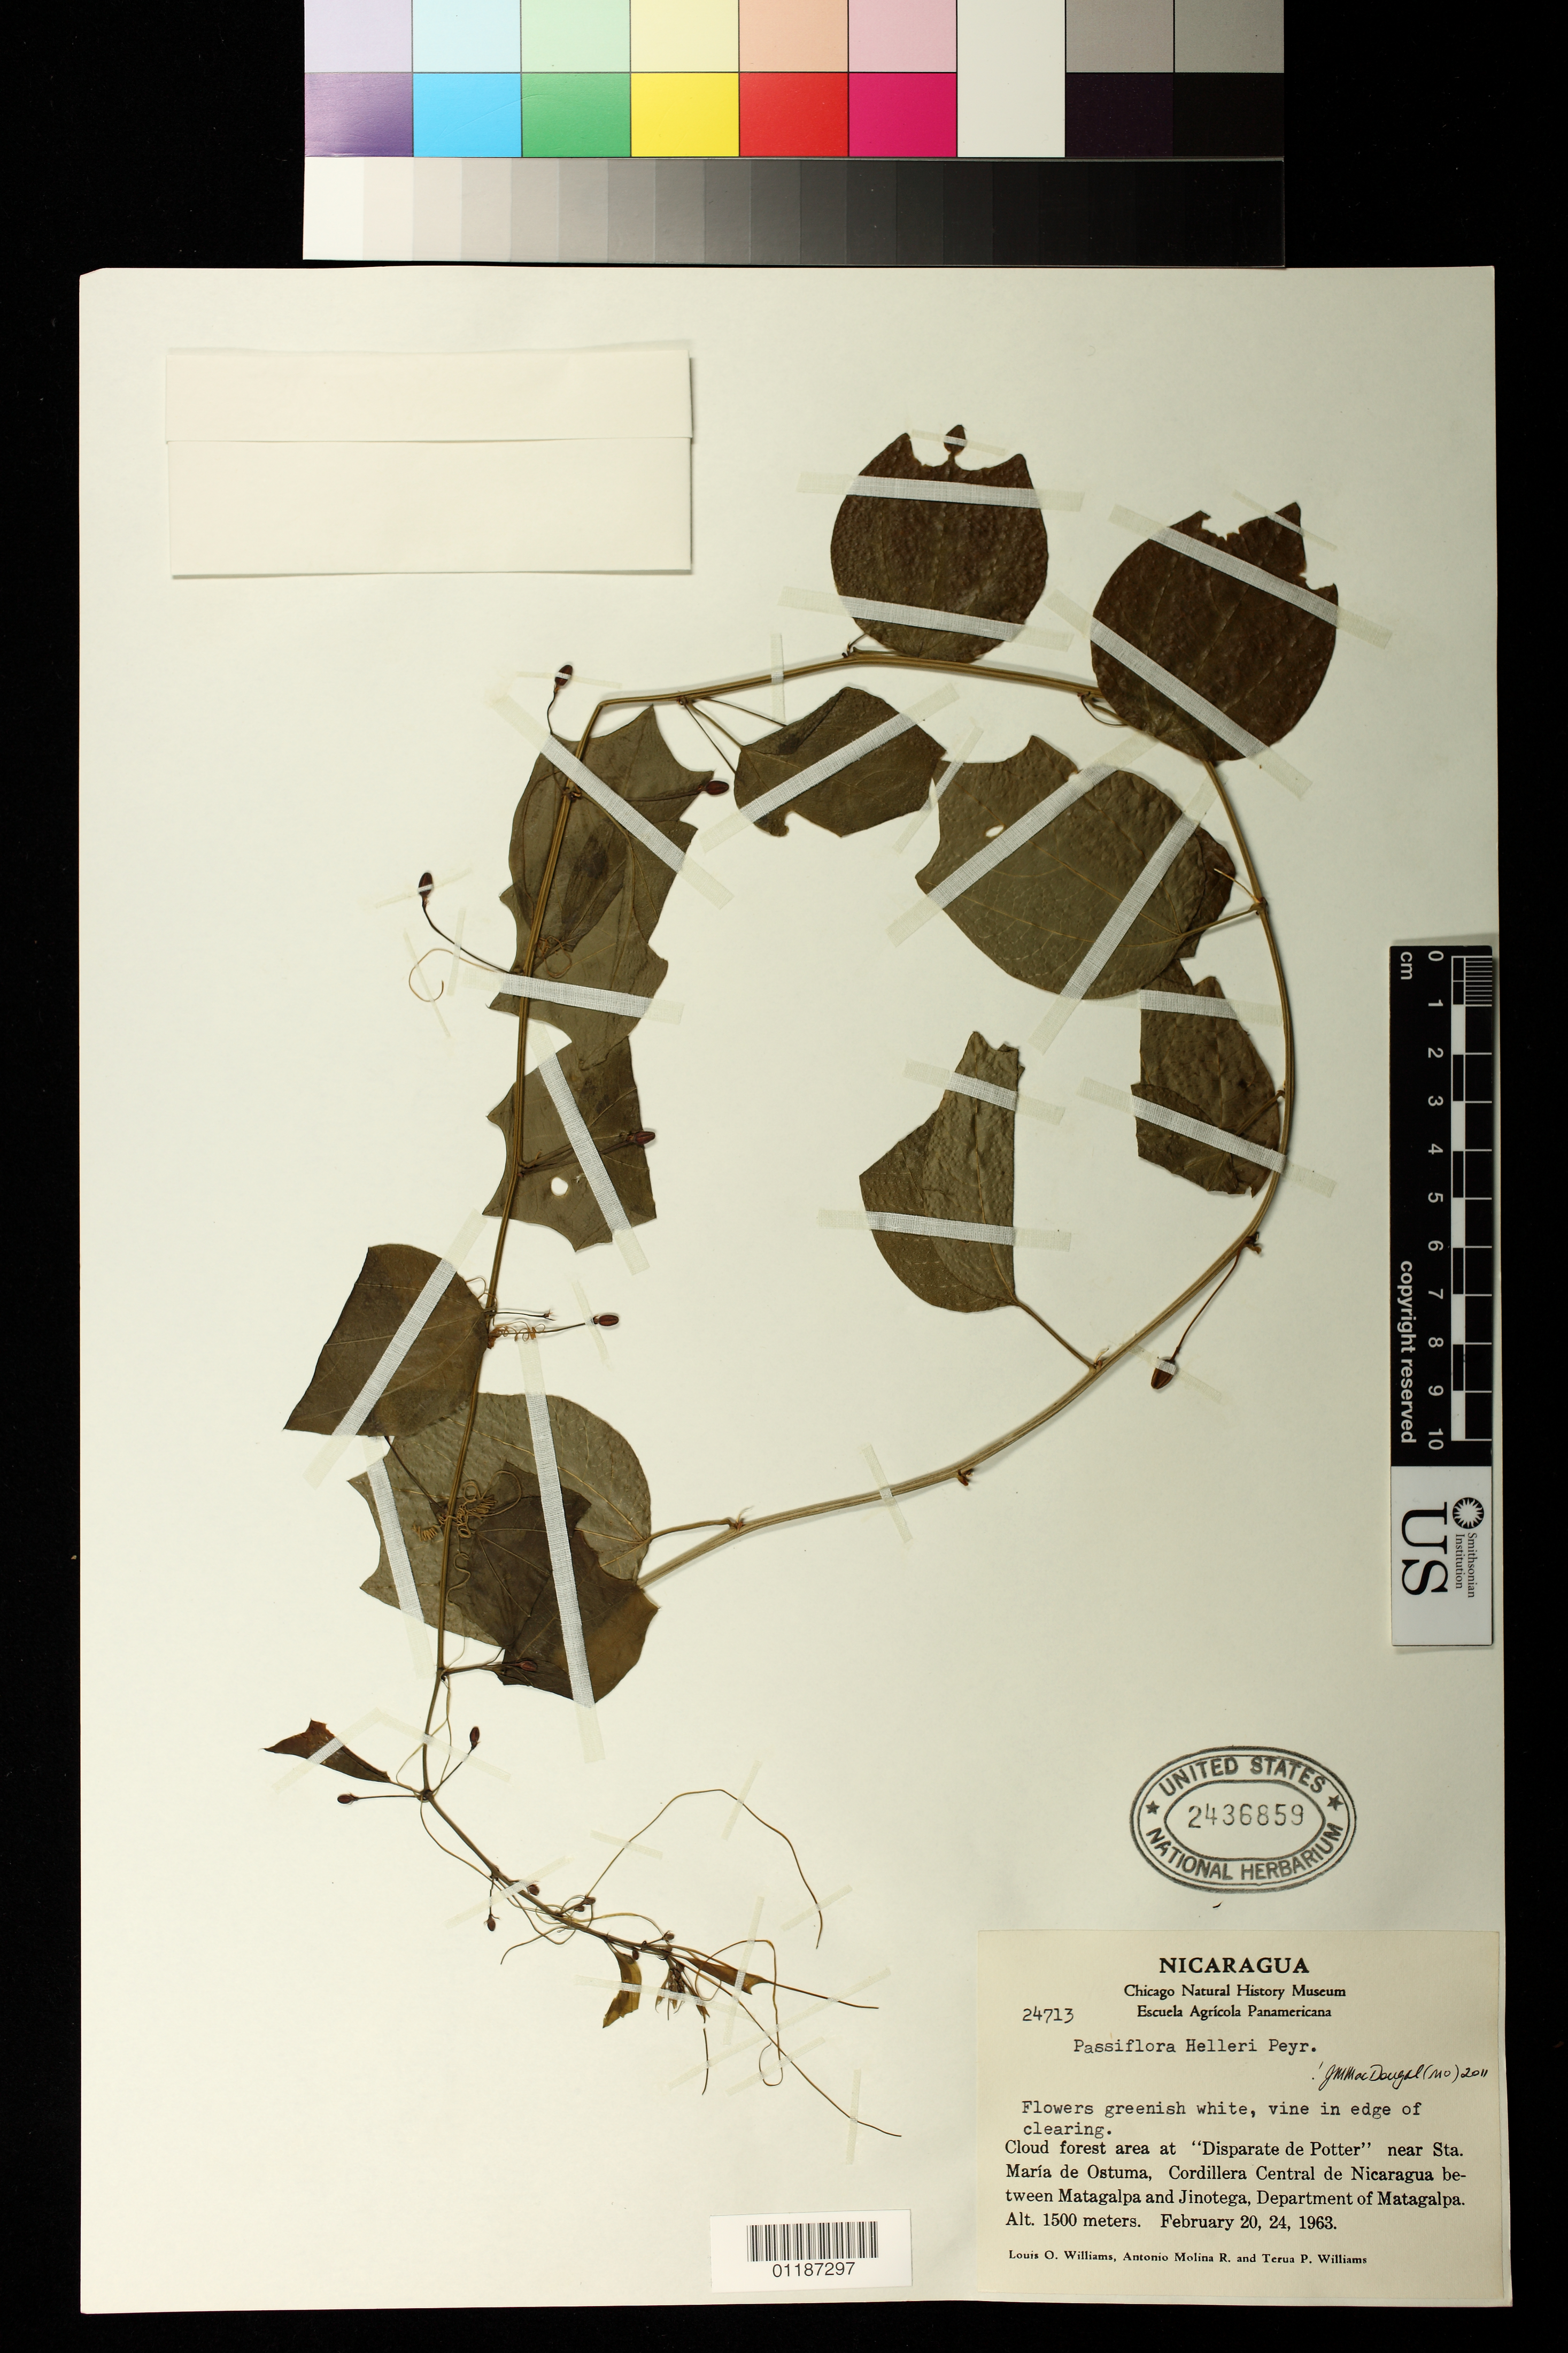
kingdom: Plantae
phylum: Tracheophyta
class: Magnoliopsida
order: Malpighiales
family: Passifloraceae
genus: Passiflora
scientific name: Passiflora helleri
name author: Peyr.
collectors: L. O. Williams, A. Molina R. & T. P. Williams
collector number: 24713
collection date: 1963-02-20/1963-02-24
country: Nicaragua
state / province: Matagalpa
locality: Cloud forest area at "Disparate de Potter" near Sta. Maria de Ostuma, Cordillera Central de Nicaragua between Matagalpa and Jinotega.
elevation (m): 1500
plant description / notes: Santa María de Ostuma was a mountain hotel.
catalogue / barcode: US 2436859